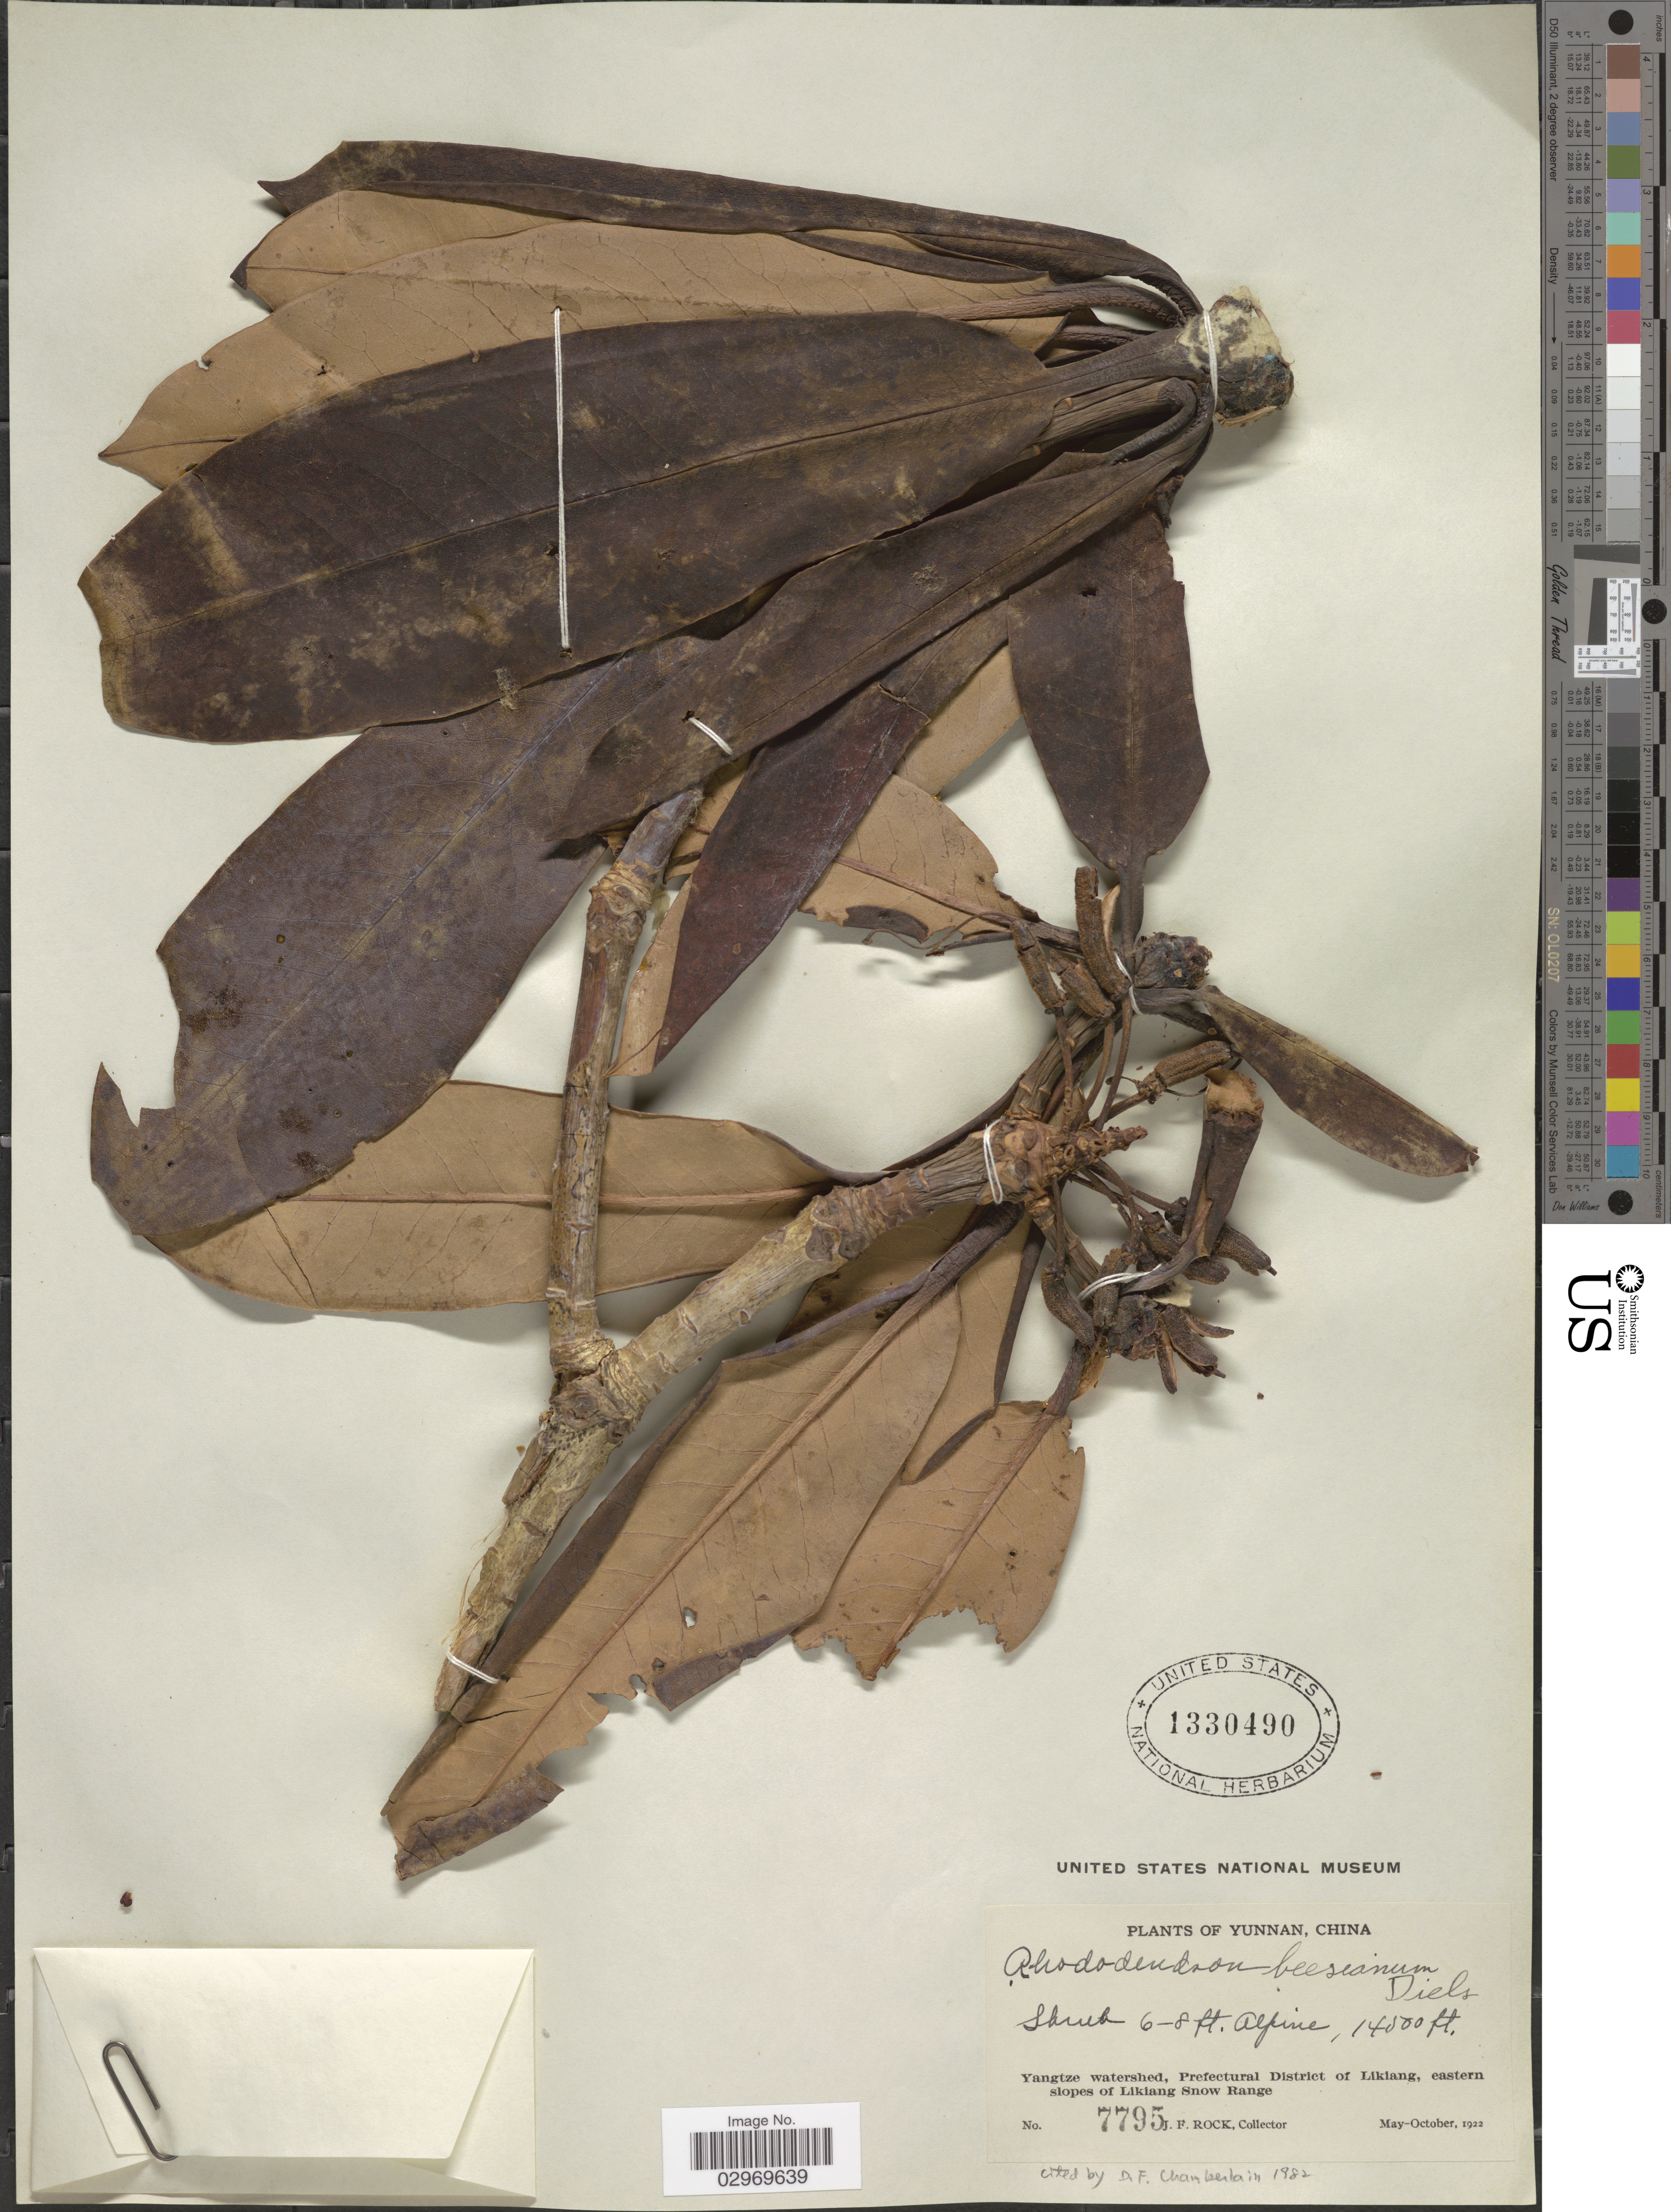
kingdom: Plantae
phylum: Tracheophyta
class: Magnoliopsida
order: Ericales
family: Ericaceae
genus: Rhododendron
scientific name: Rhododendron beesianum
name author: Diels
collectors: J. Rock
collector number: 7795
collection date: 1922-05/1922-10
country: China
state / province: Yunnan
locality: Alpine. Yangtze watershed, Prefectural District of Likiang, eastern slopes of Likiang Snow Range.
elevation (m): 4420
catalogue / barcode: US 1330490